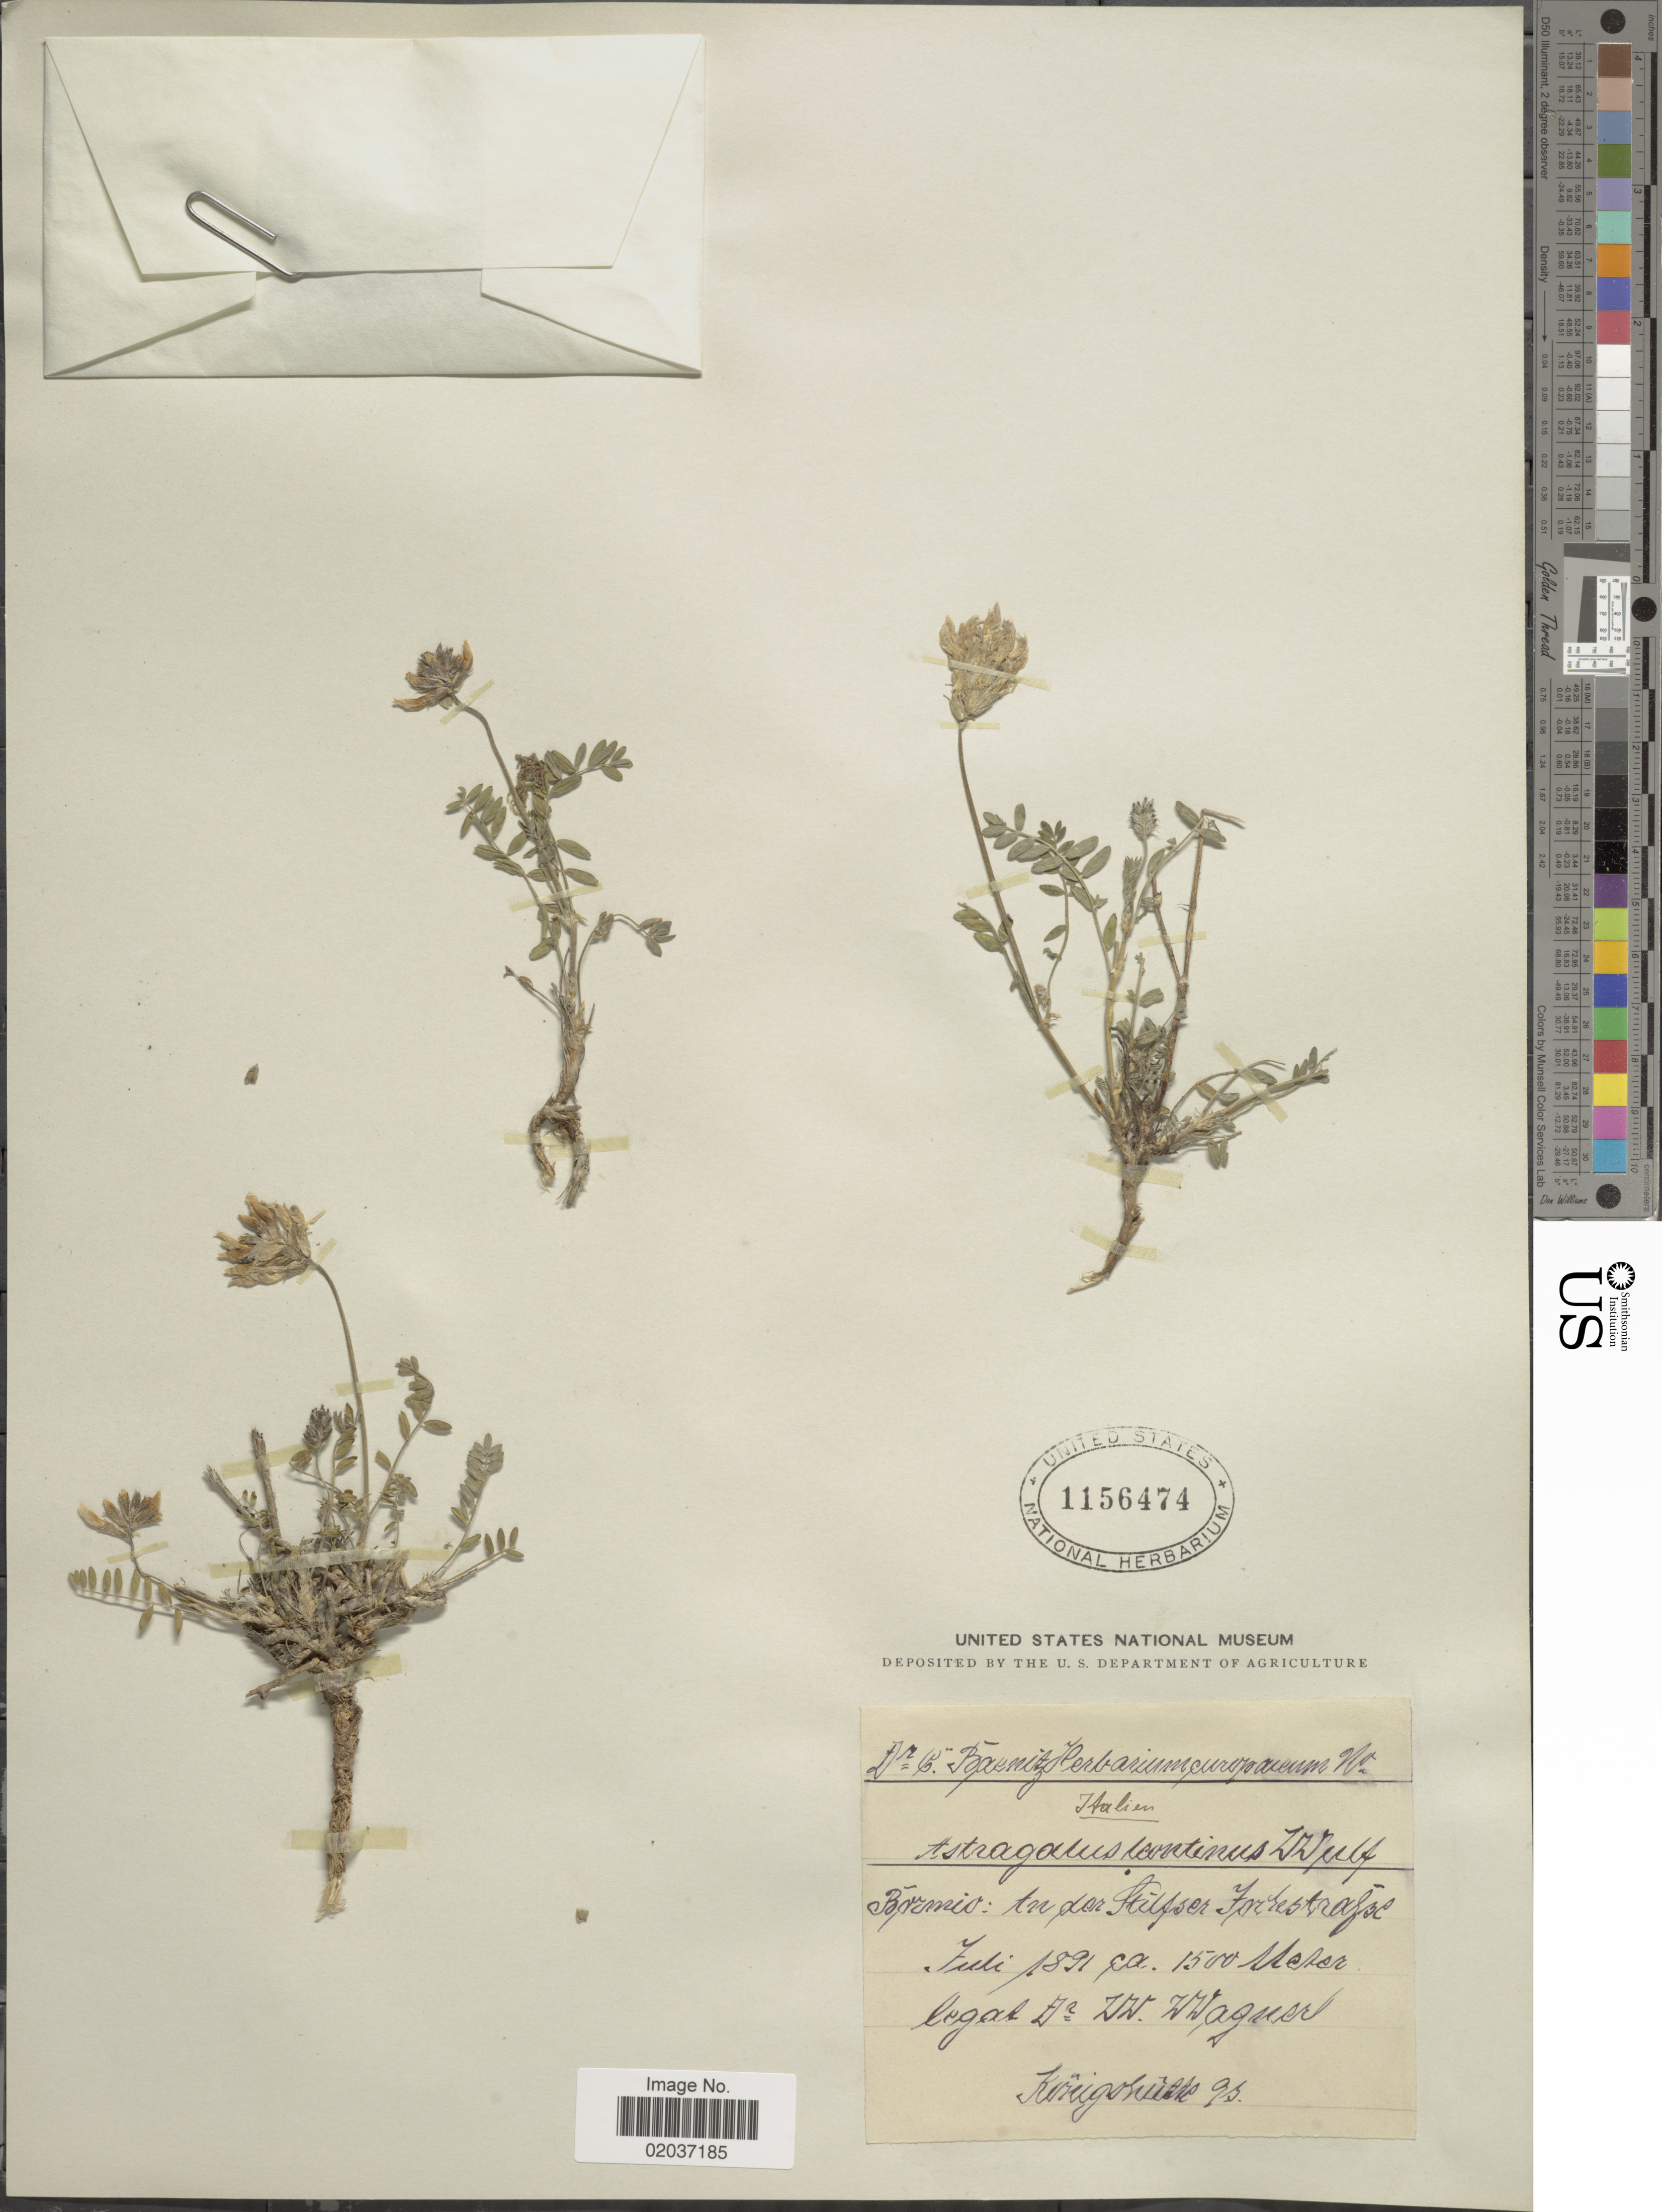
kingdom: Plantae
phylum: Tracheophyta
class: Magnoliopsida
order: Fabales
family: Fabaceae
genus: Astragalus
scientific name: Astragalus leontinus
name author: Wulfen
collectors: W. Wagner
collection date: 1891-07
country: Italy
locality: Borneio: An der Stifsen Forkstrafze [interpreted].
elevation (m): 1500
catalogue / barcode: US 1156474